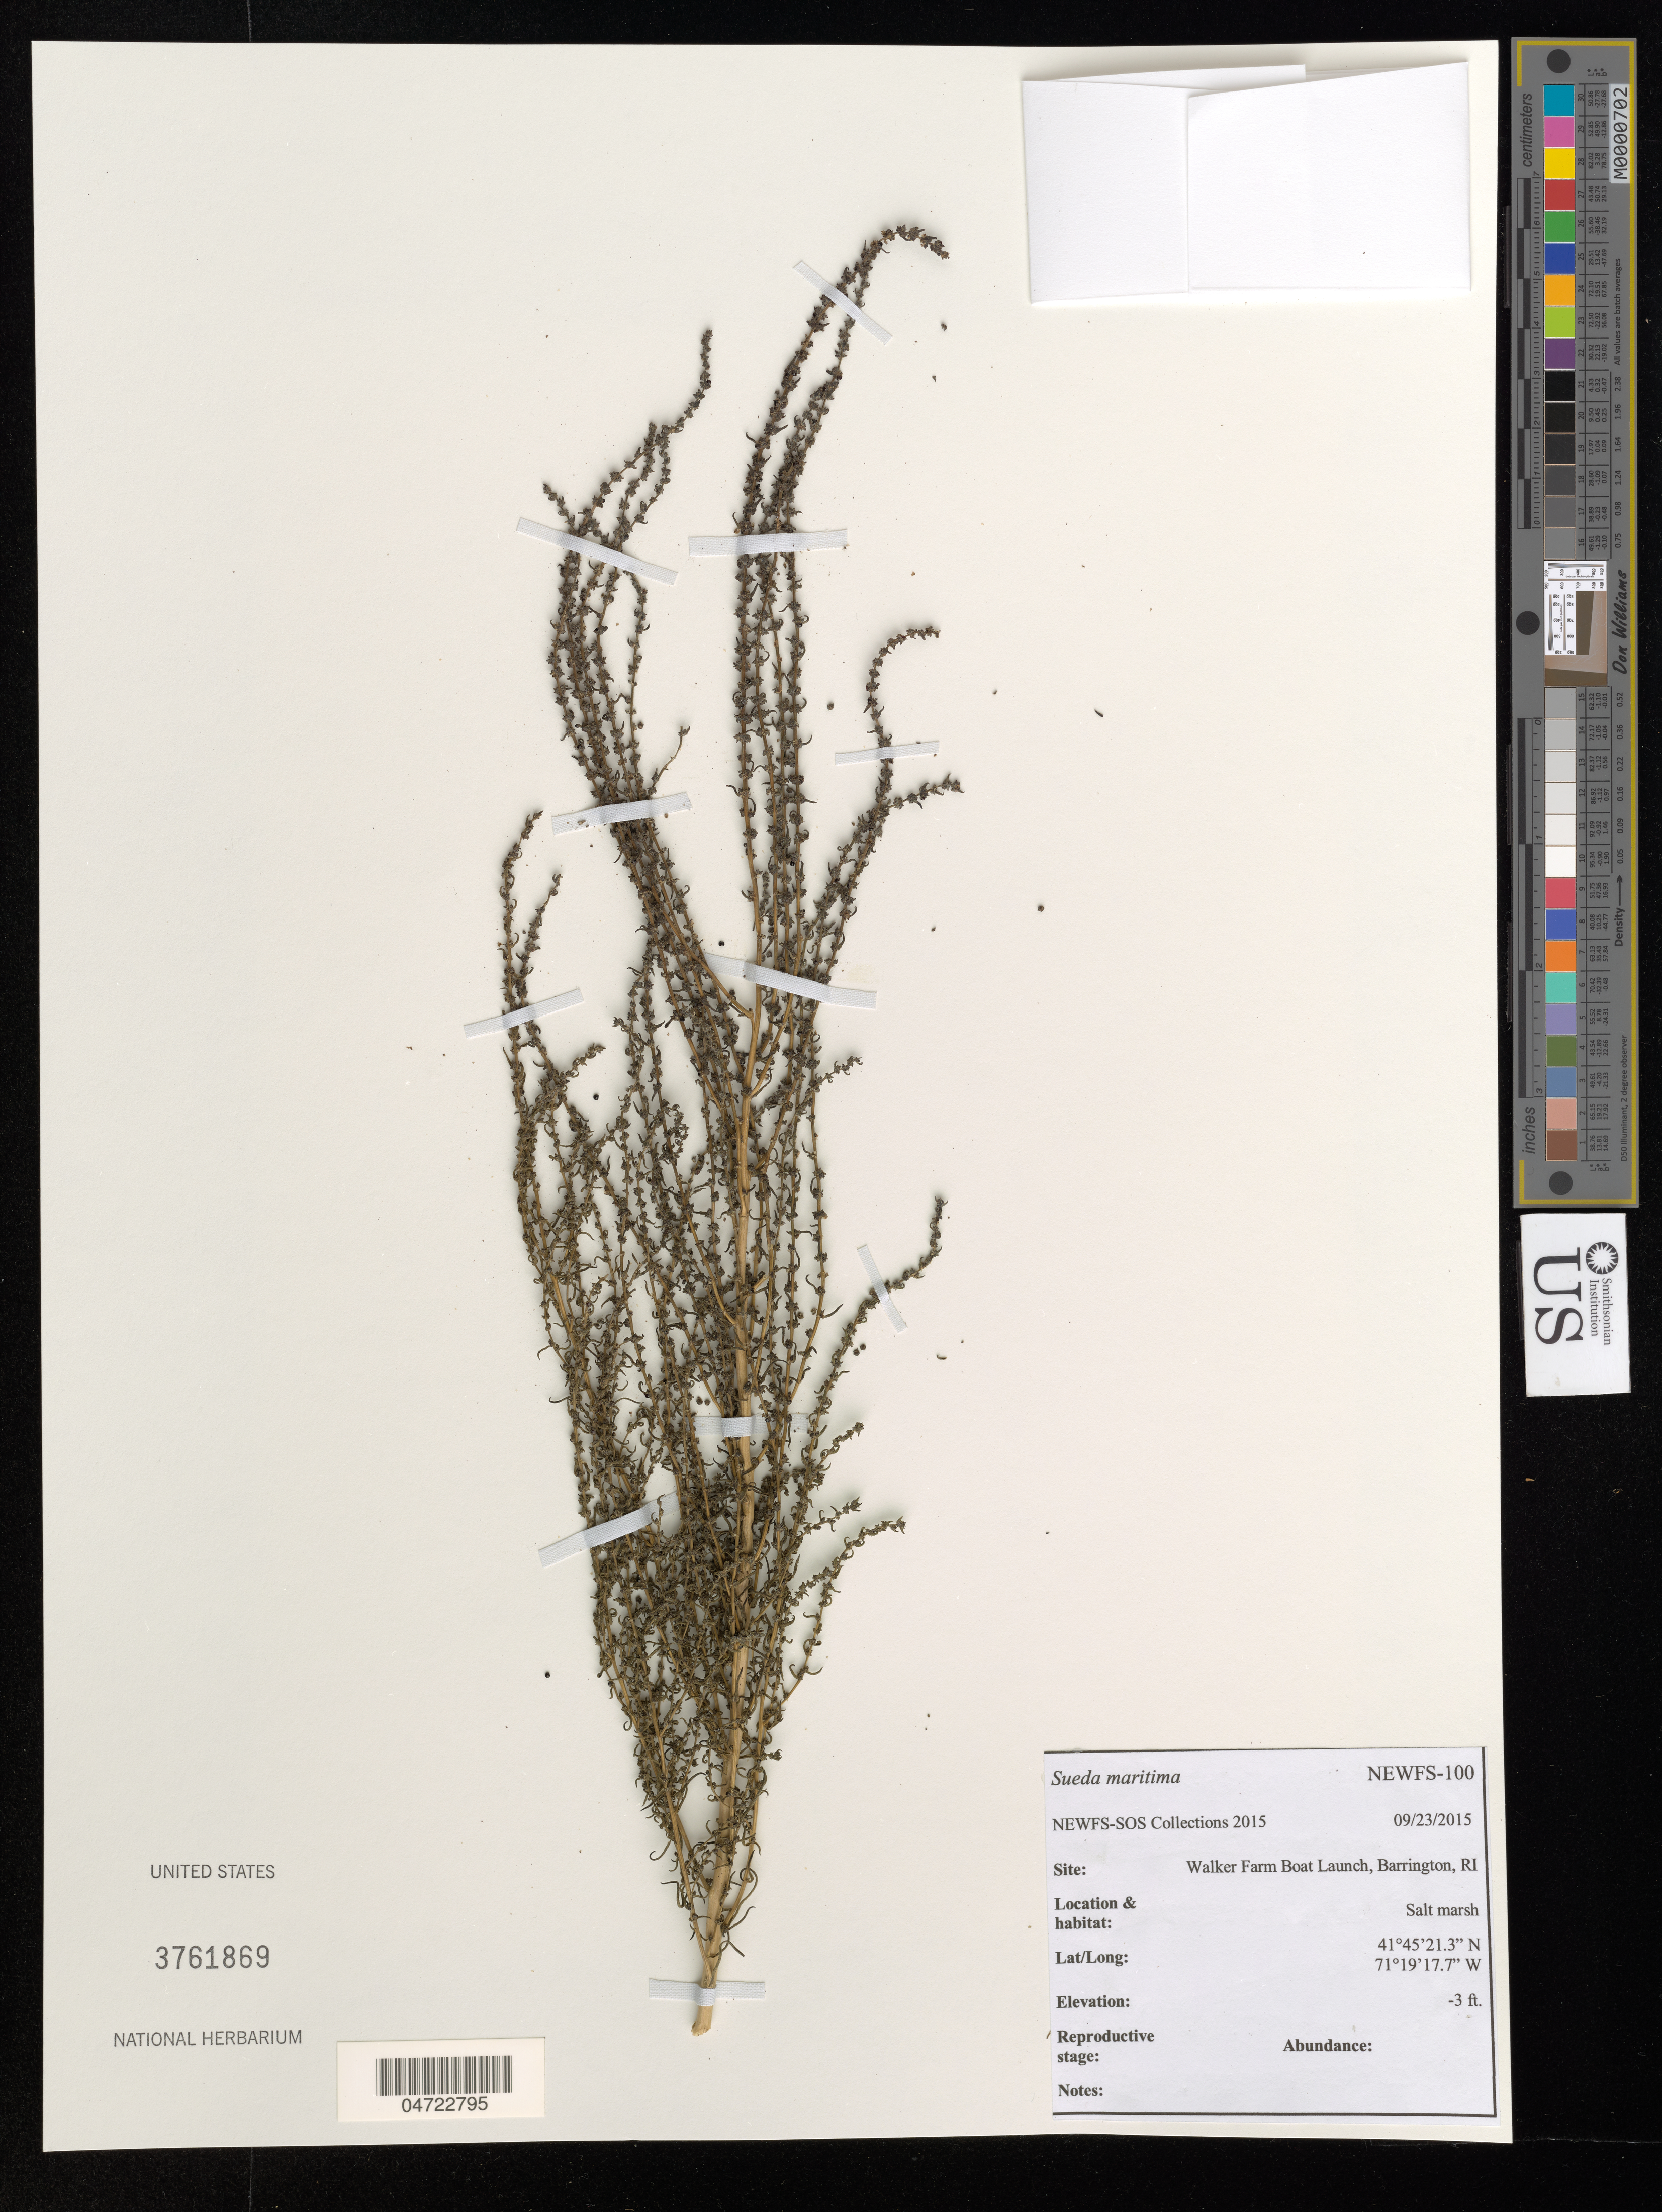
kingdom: Plantae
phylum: Tracheophyta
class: Magnoliopsida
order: Caryophyllales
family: Amaranthaceae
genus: Suaeda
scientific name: Suaeda maritima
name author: (L.) Dumort.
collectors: NEWFS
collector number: NEWFS-100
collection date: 2015-09-23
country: United States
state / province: Rhode Island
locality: Walker Farm Boat Launch, Barrington.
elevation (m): -1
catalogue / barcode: US 3761869